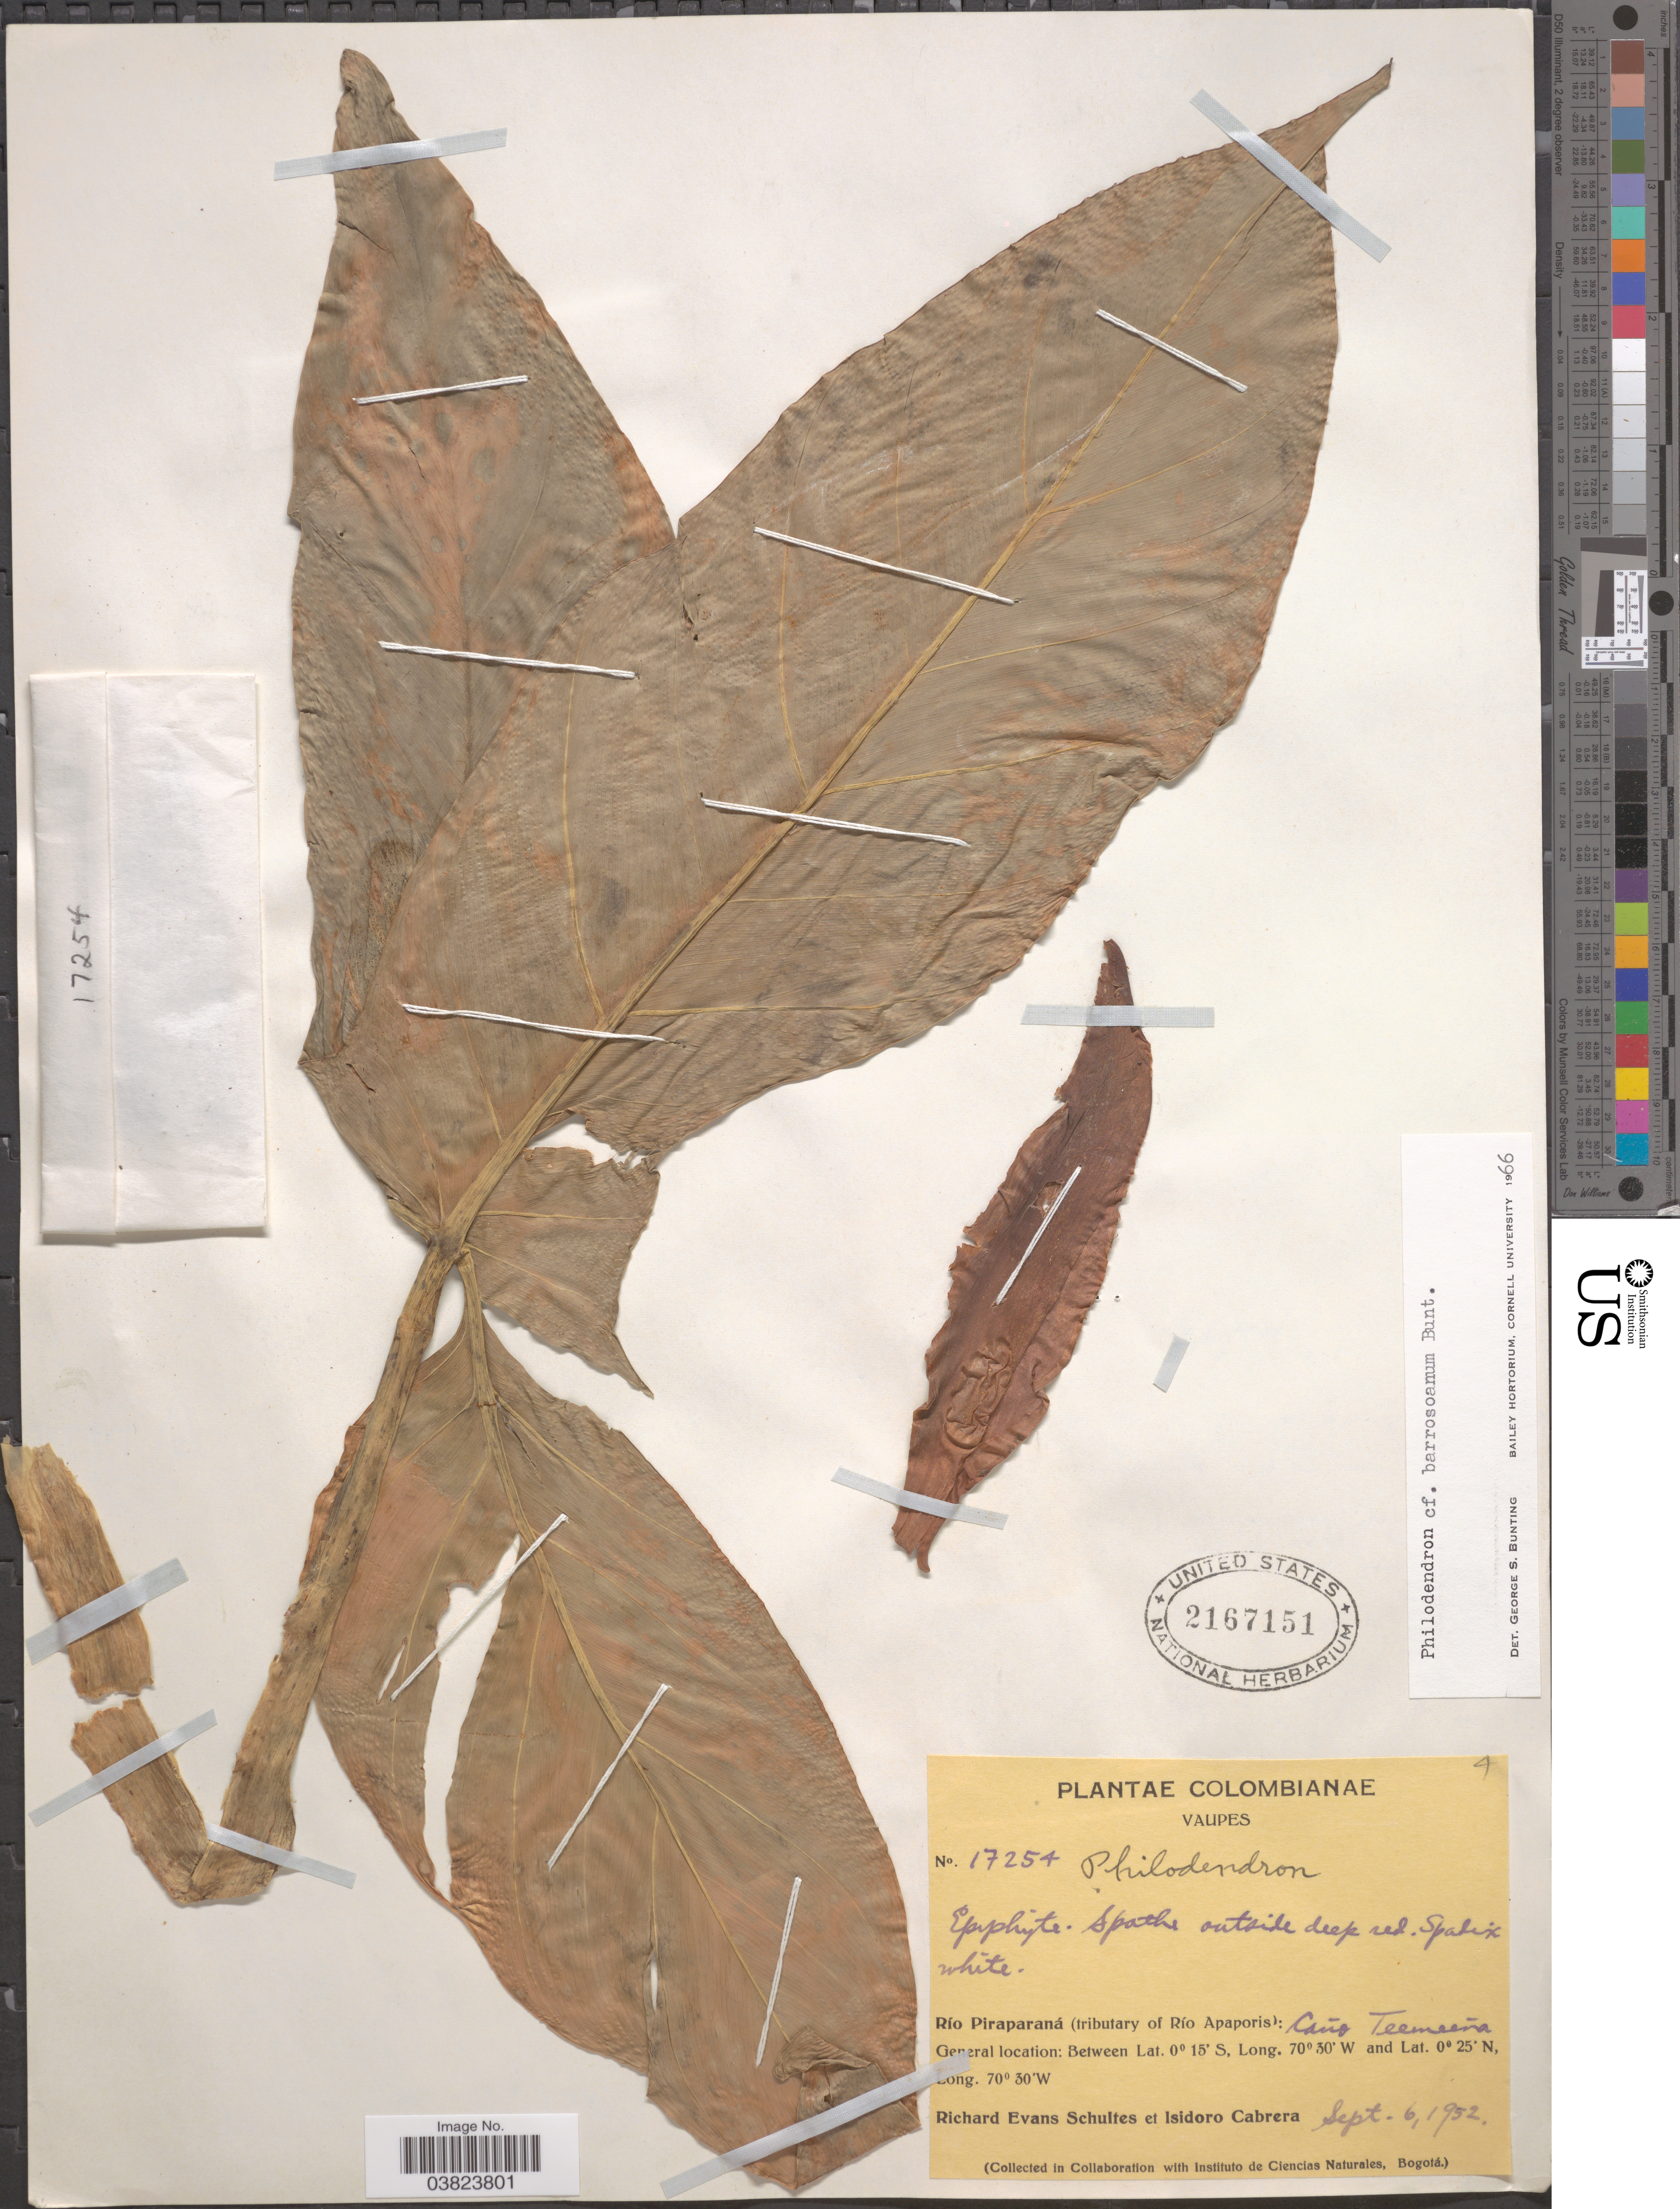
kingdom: Plantae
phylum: Tracheophyta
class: Liliopsida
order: Alismatales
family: Araceae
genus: Philodendron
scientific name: Philodendron barrosoanum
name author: G.S. Bunting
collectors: R. E. Schultes & I. Cabrera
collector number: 17254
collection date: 1952-09-06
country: Colombia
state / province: Vaupés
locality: Río Piraparaná (tributary of Río Apaporis): Caño Teemeeña.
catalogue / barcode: US 2167151